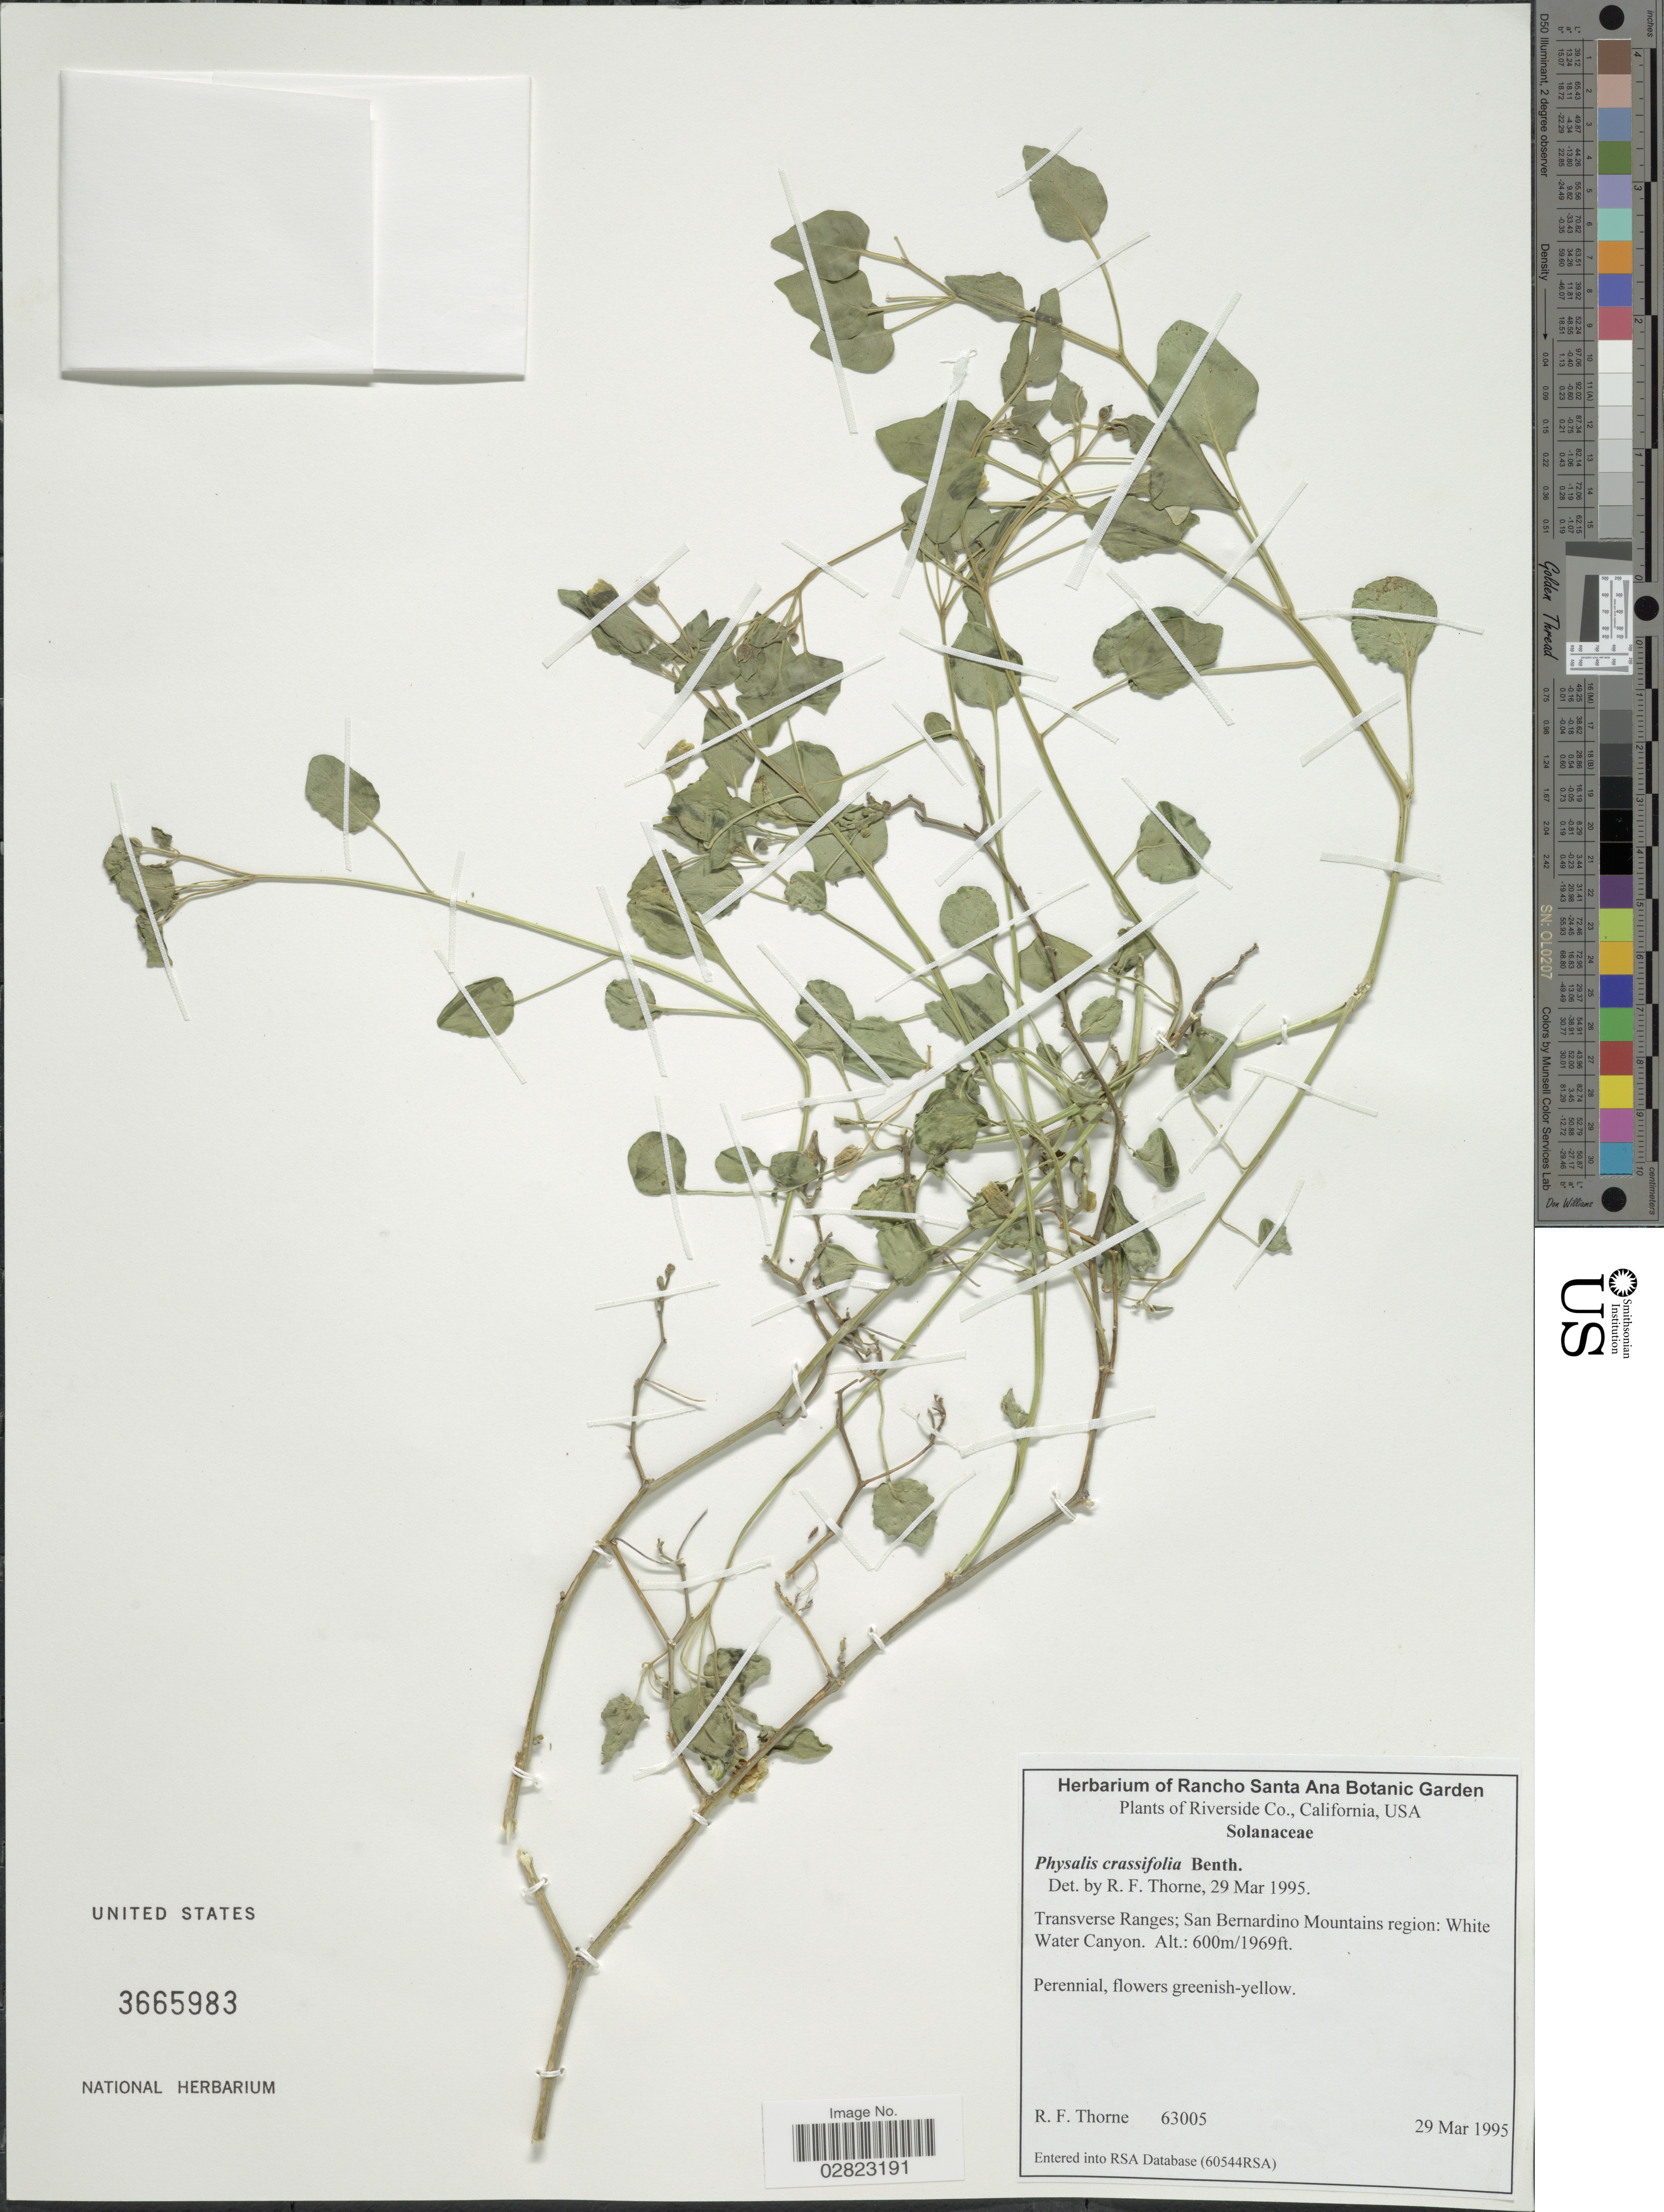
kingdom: Plantae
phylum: Tracheophyta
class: Magnoliopsida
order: Solanales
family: Solanaceae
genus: Physalis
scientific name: Physalis crassifolia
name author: Benth.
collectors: R. F. Thorne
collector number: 63005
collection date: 1995-03-29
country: United States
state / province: California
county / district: Riverside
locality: Riverside Co. Transverse Ranges; San Bernardino Mountains region: White Water Canyon.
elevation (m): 600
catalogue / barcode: US 3665983